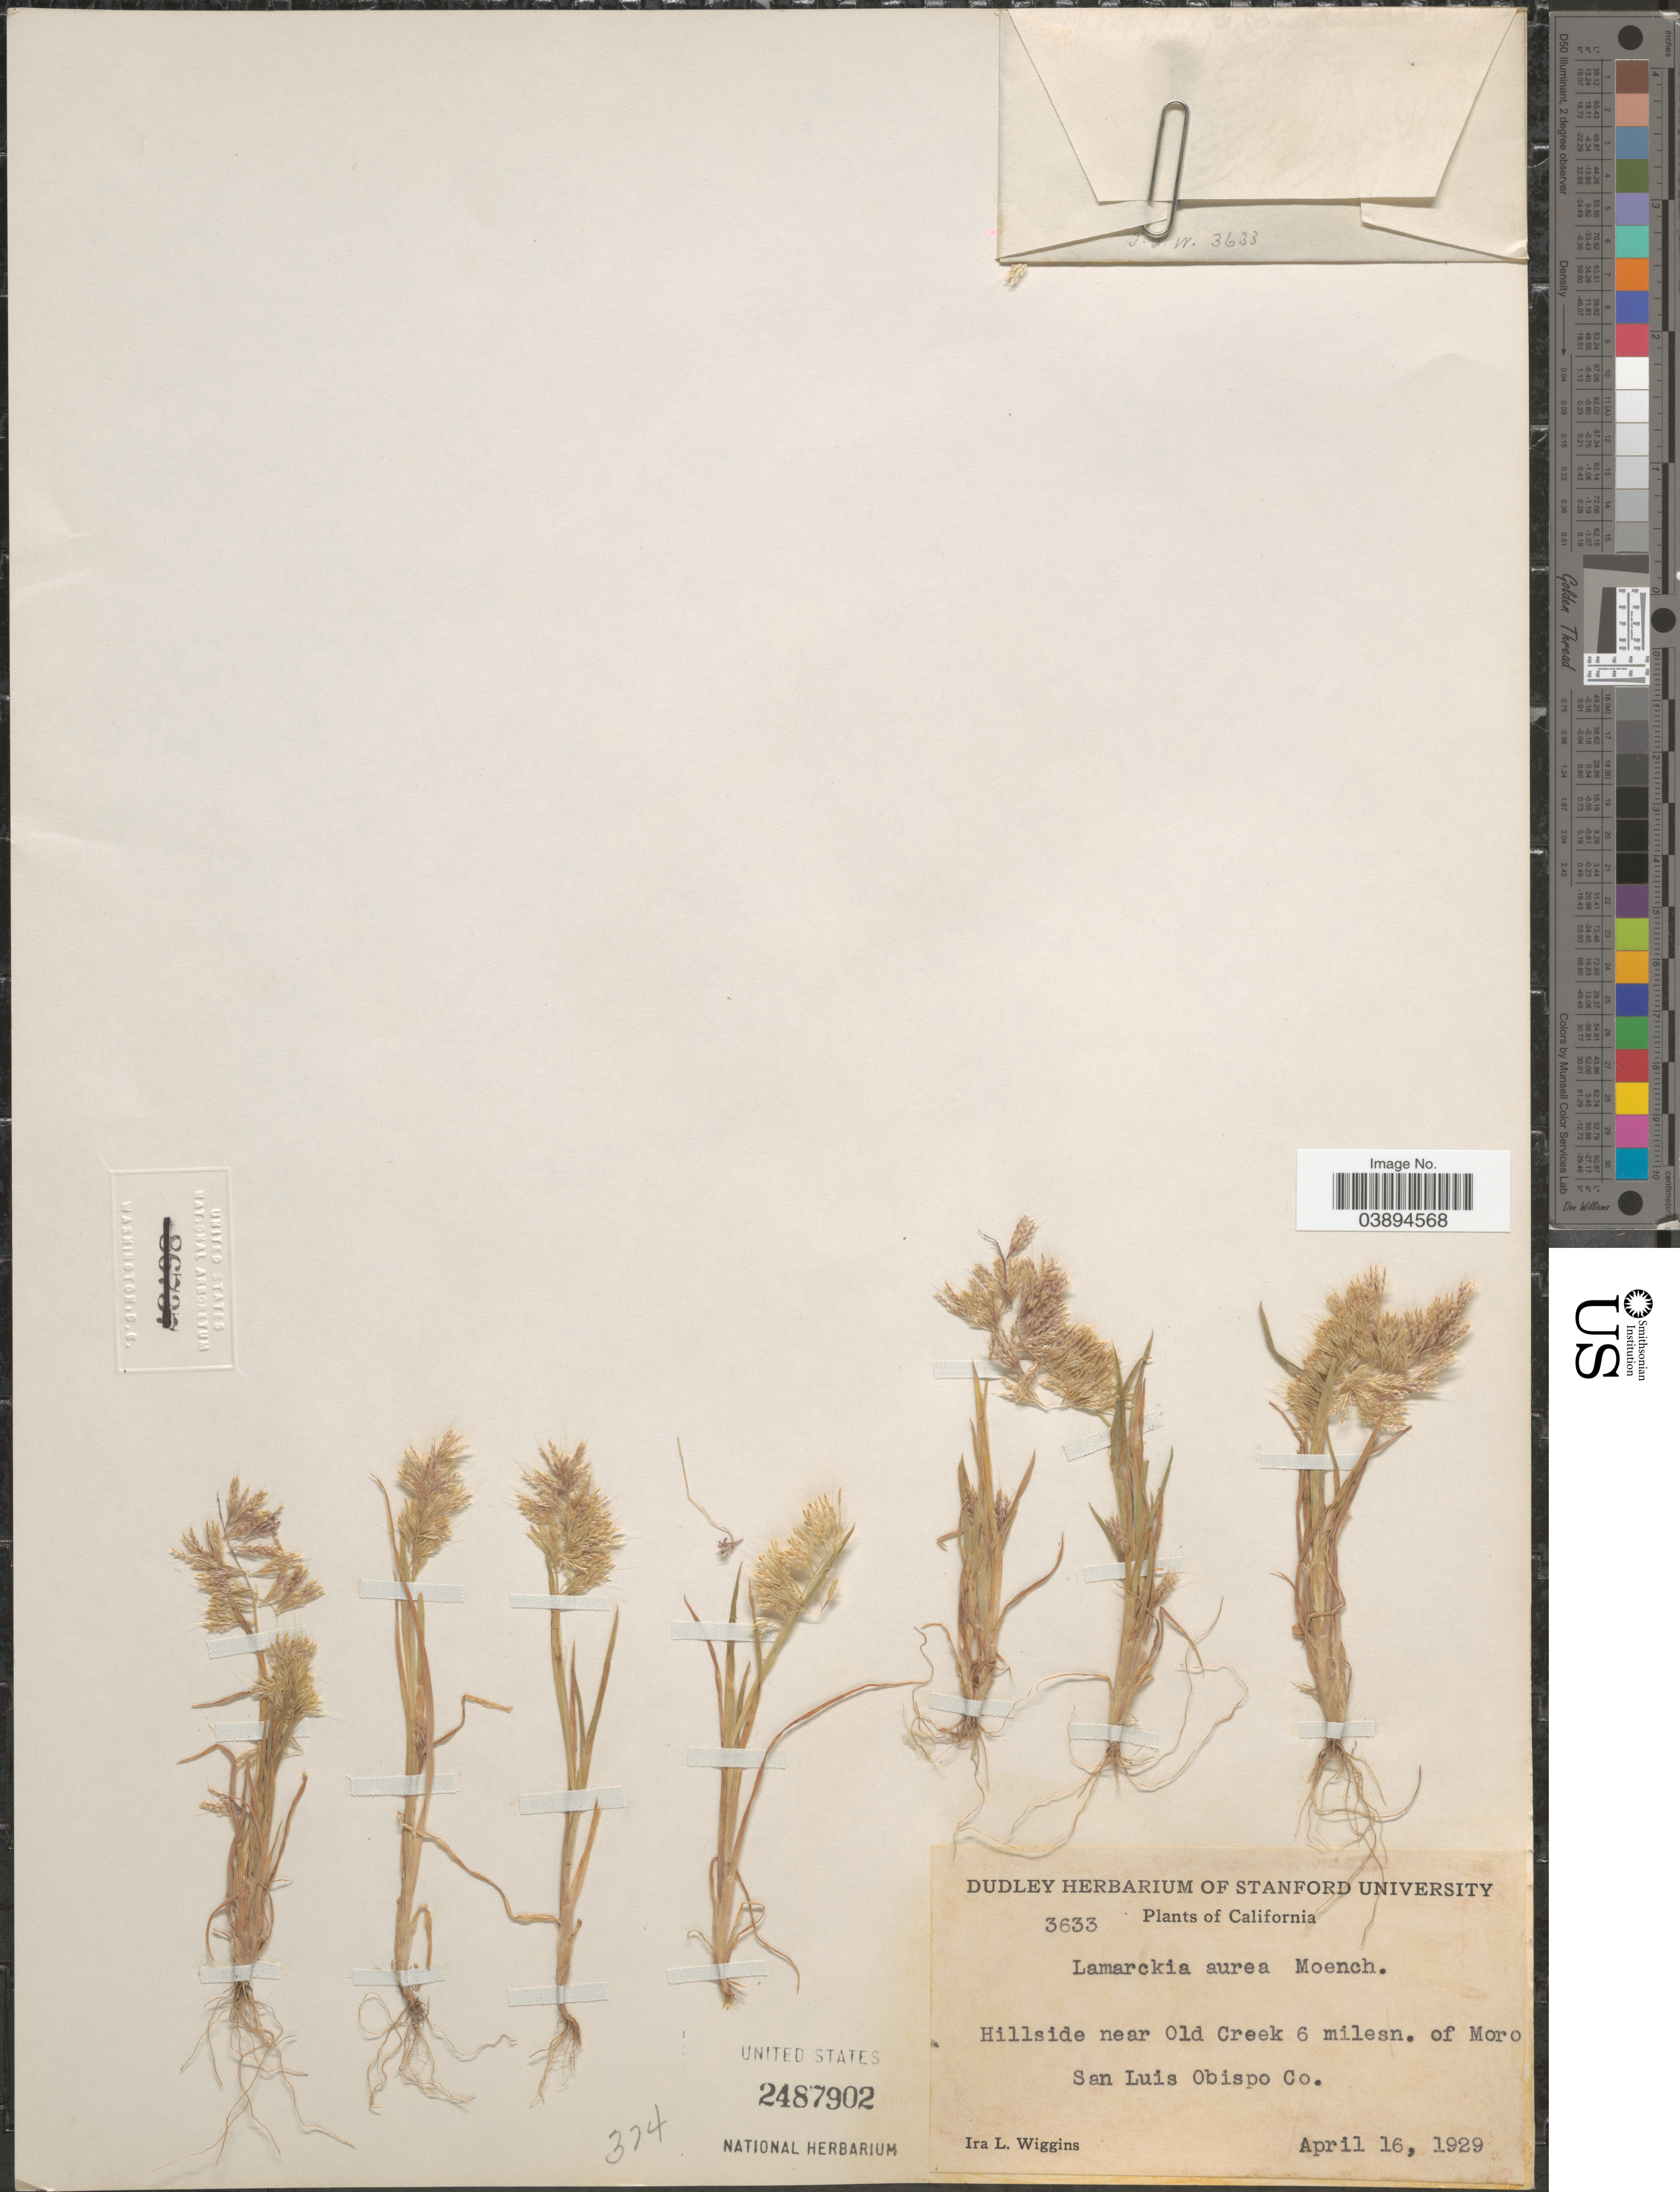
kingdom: Plantae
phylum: Tracheophyta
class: Liliopsida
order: Poales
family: Poaceae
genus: Lamarckia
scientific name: Lamarckia aurea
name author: (L.) Moench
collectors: I. L. Wiggins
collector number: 3633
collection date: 1929-04-16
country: United States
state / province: California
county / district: San Luis Obispo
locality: Hillside near Old Creek 6 milesn. of Moro. San Luis Obispo Co.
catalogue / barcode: US 2487902